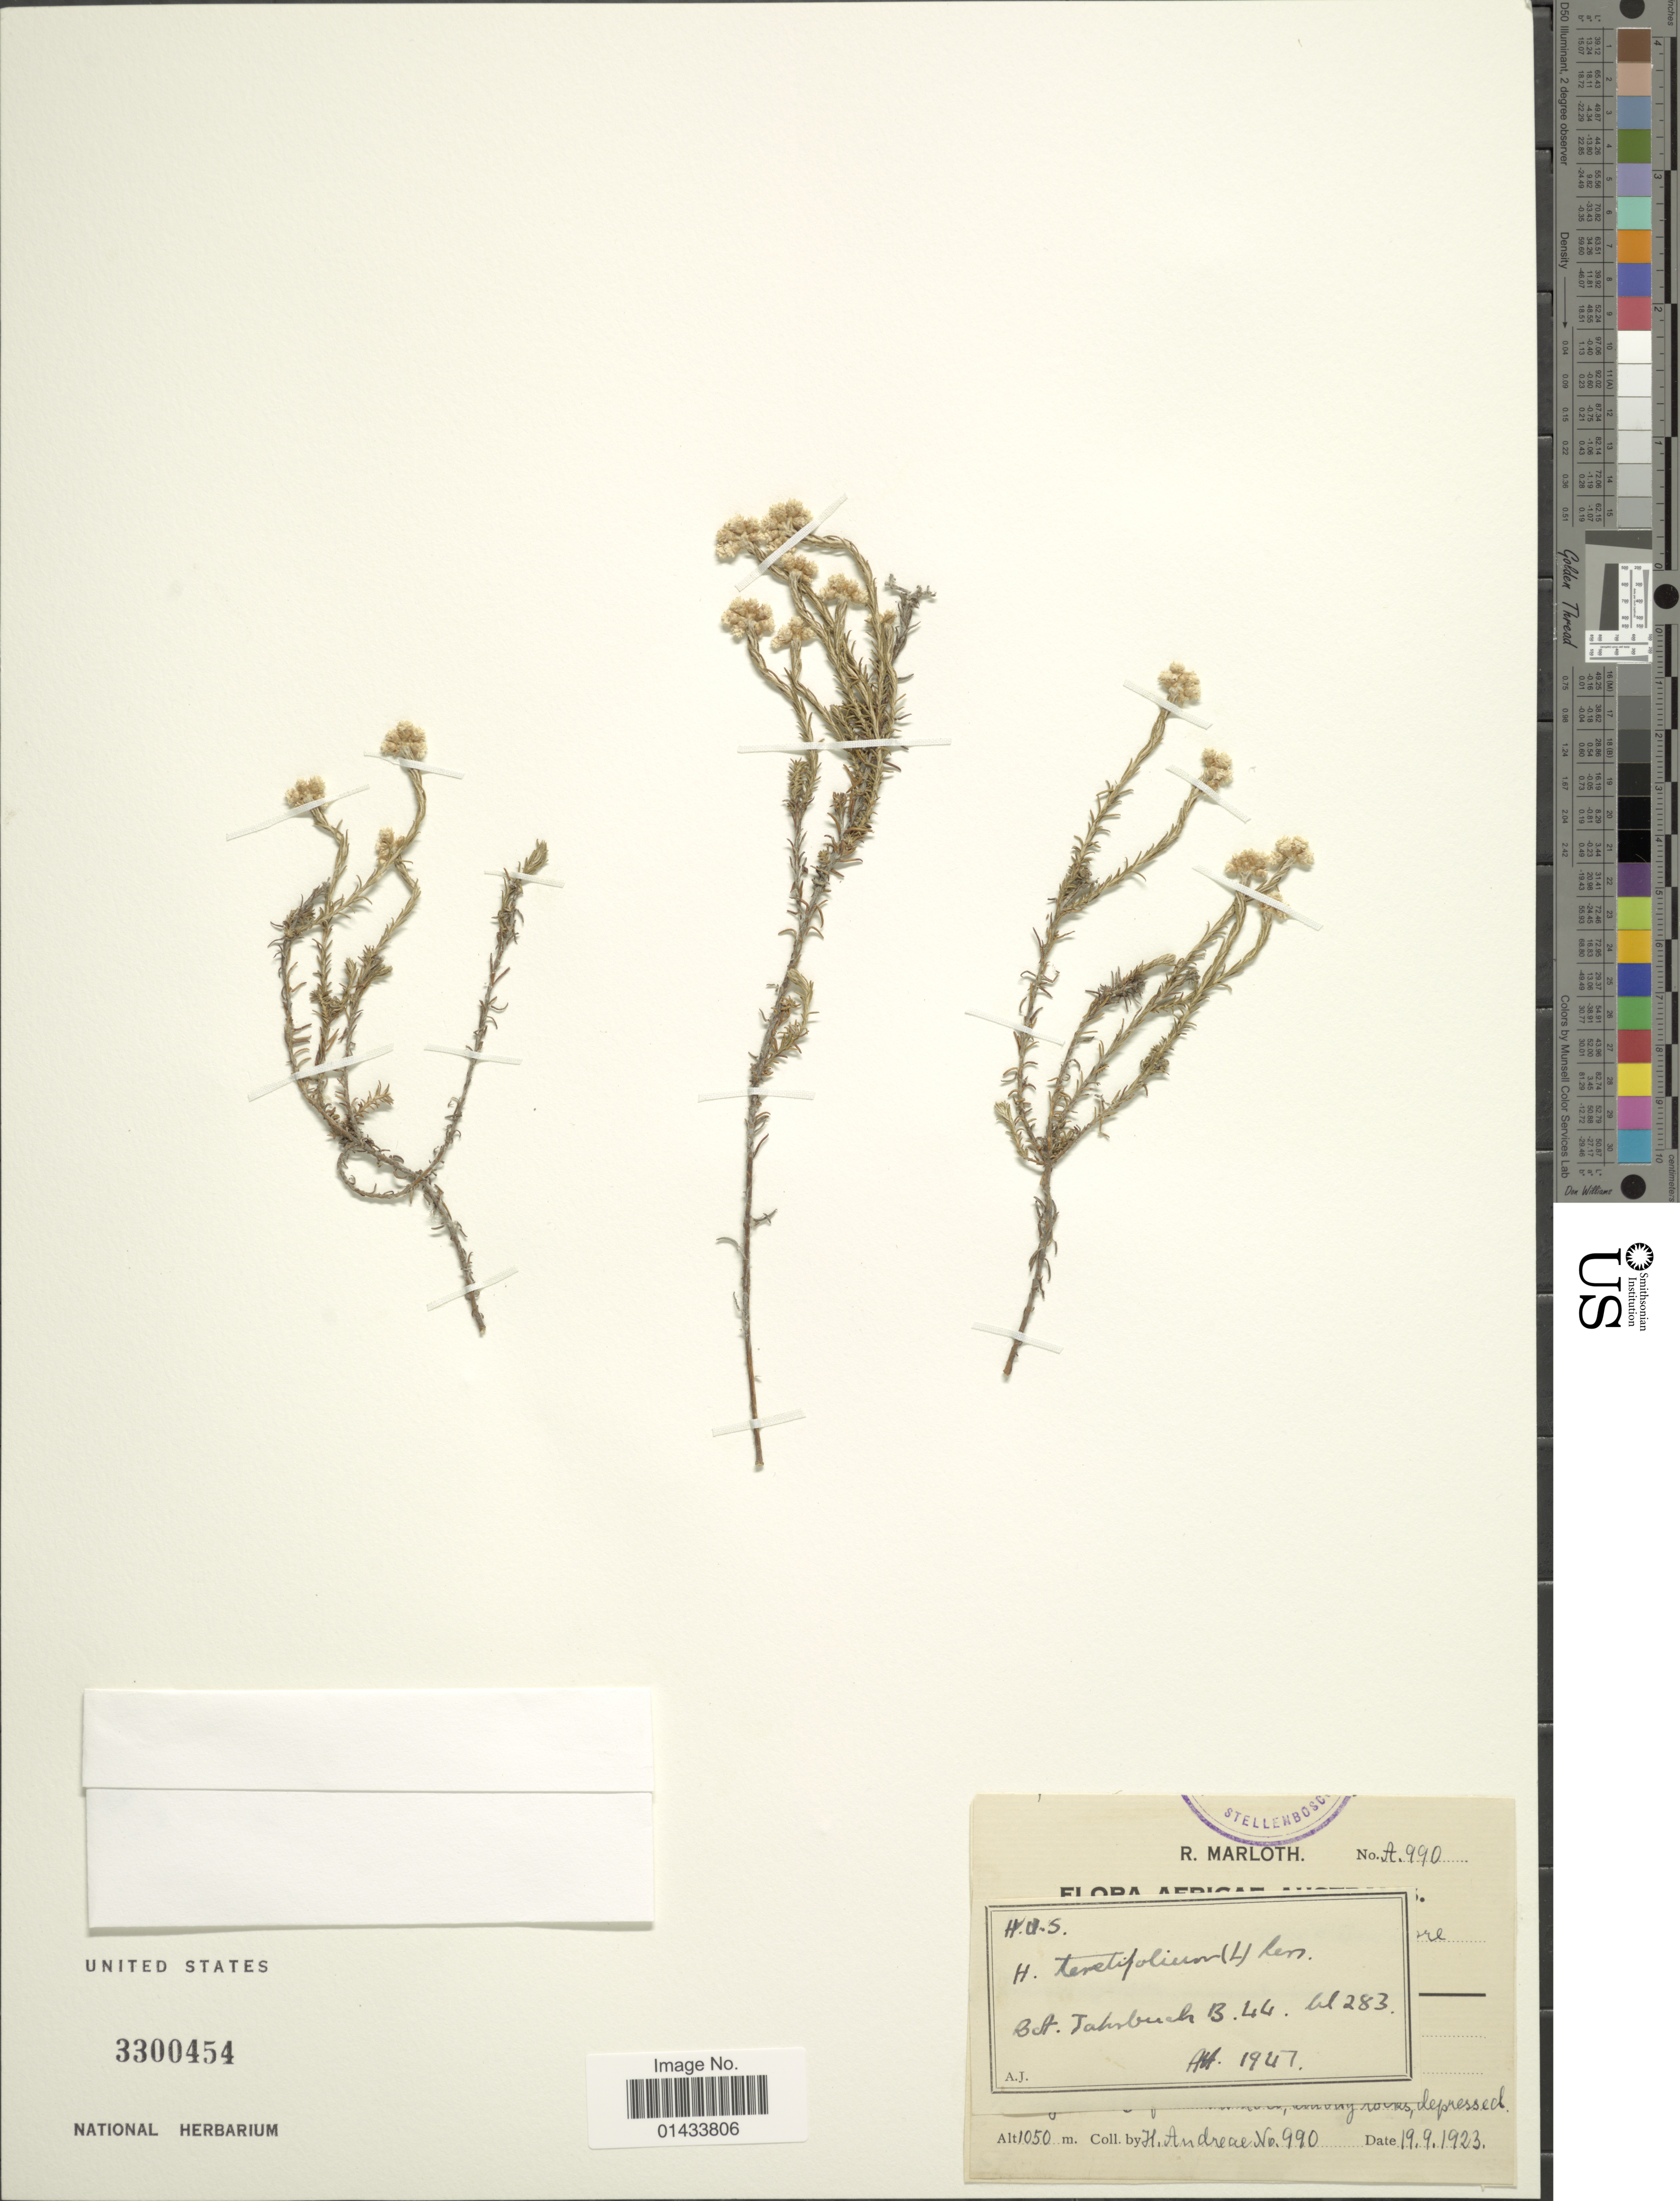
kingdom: Plantae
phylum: Tracheophyta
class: Magnoliopsida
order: Asterales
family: Asteraceae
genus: Helichrysum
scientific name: Helichrysum teretifolium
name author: Sweet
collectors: H. Andreae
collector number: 990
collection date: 1923-09-19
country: South Africa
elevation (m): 1050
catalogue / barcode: US 3300454